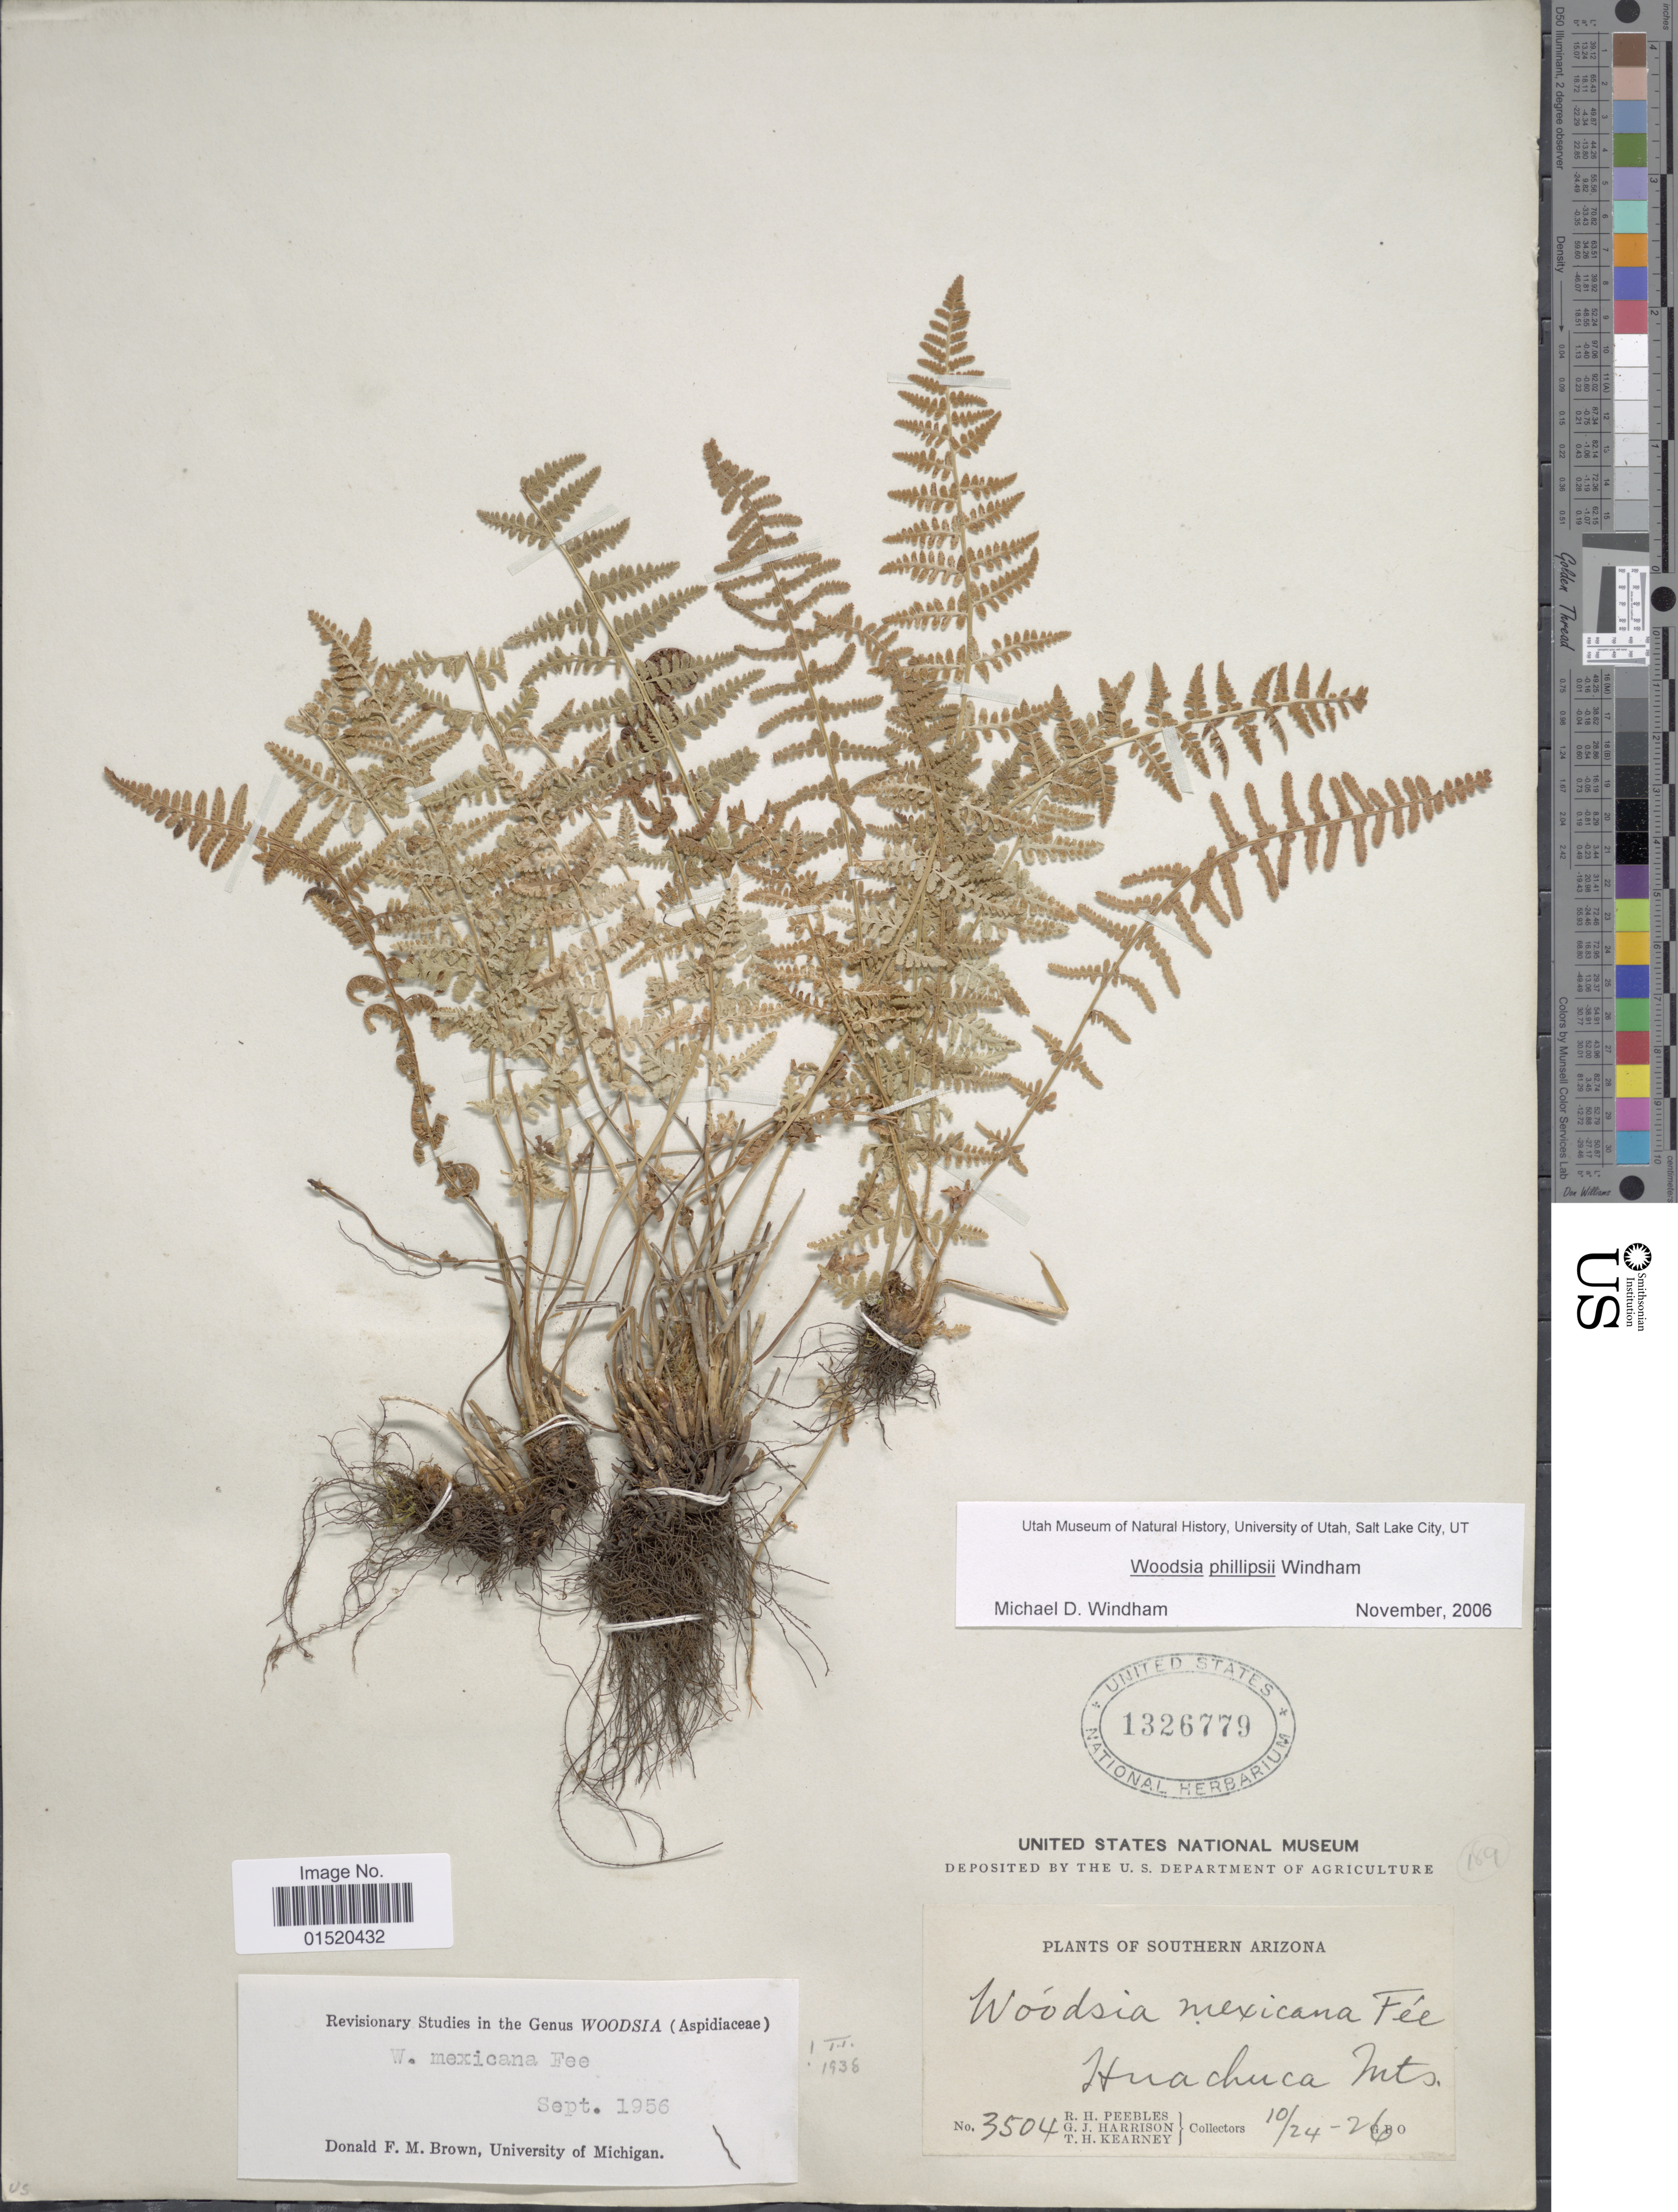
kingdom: Plantae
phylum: Tracheophyta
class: Polypodiopsida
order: Polypodiales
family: Woodsiaceae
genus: Woodsia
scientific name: Woodsia phillipsii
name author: Windham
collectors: R. H. Peebles, G. J. Harrison & T. H. Kearney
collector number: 3504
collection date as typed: Transcribed d/m/y: 24/10/26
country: United States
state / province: Arizona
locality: Southern Arizona, Huachuca Mts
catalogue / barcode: US 1326779